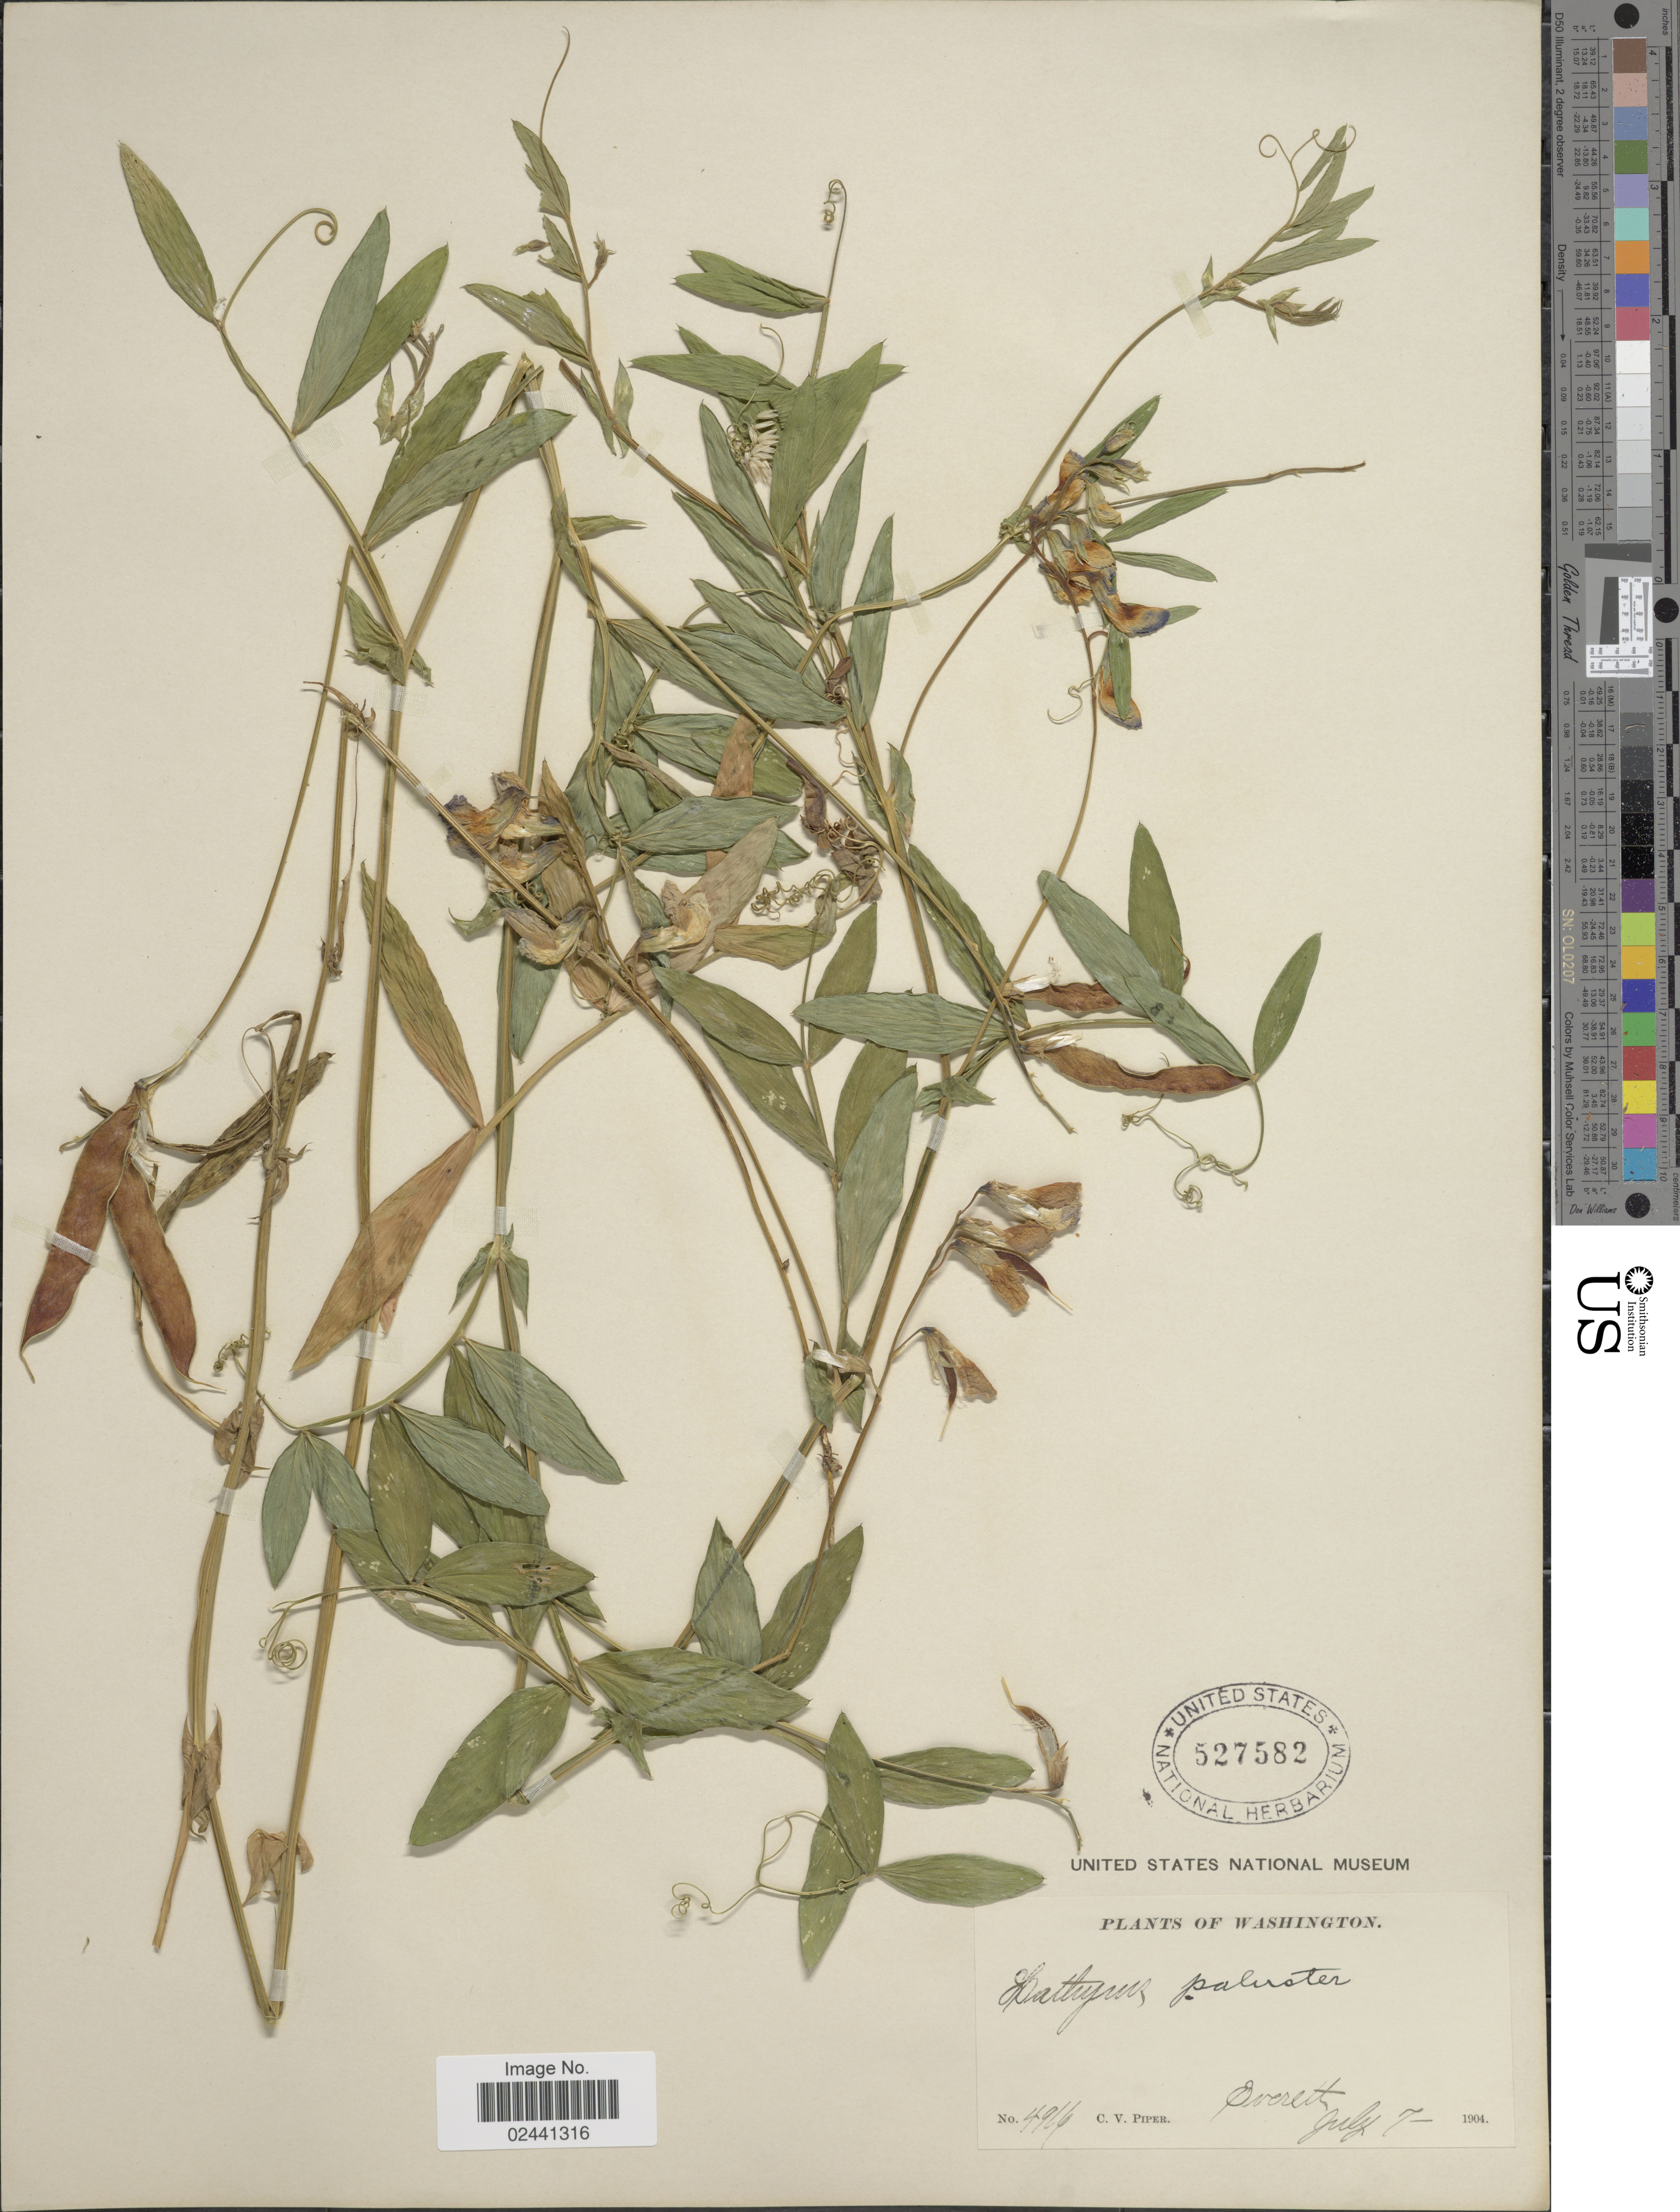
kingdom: Plantae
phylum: Tracheophyta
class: Magnoliopsida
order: Fabales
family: Fabaceae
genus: Lathyrus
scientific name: Lathyrus palustris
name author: L.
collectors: C. V. Piper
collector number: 4916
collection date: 1904-07-07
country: United States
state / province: Washington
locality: Everett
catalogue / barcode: US 527582